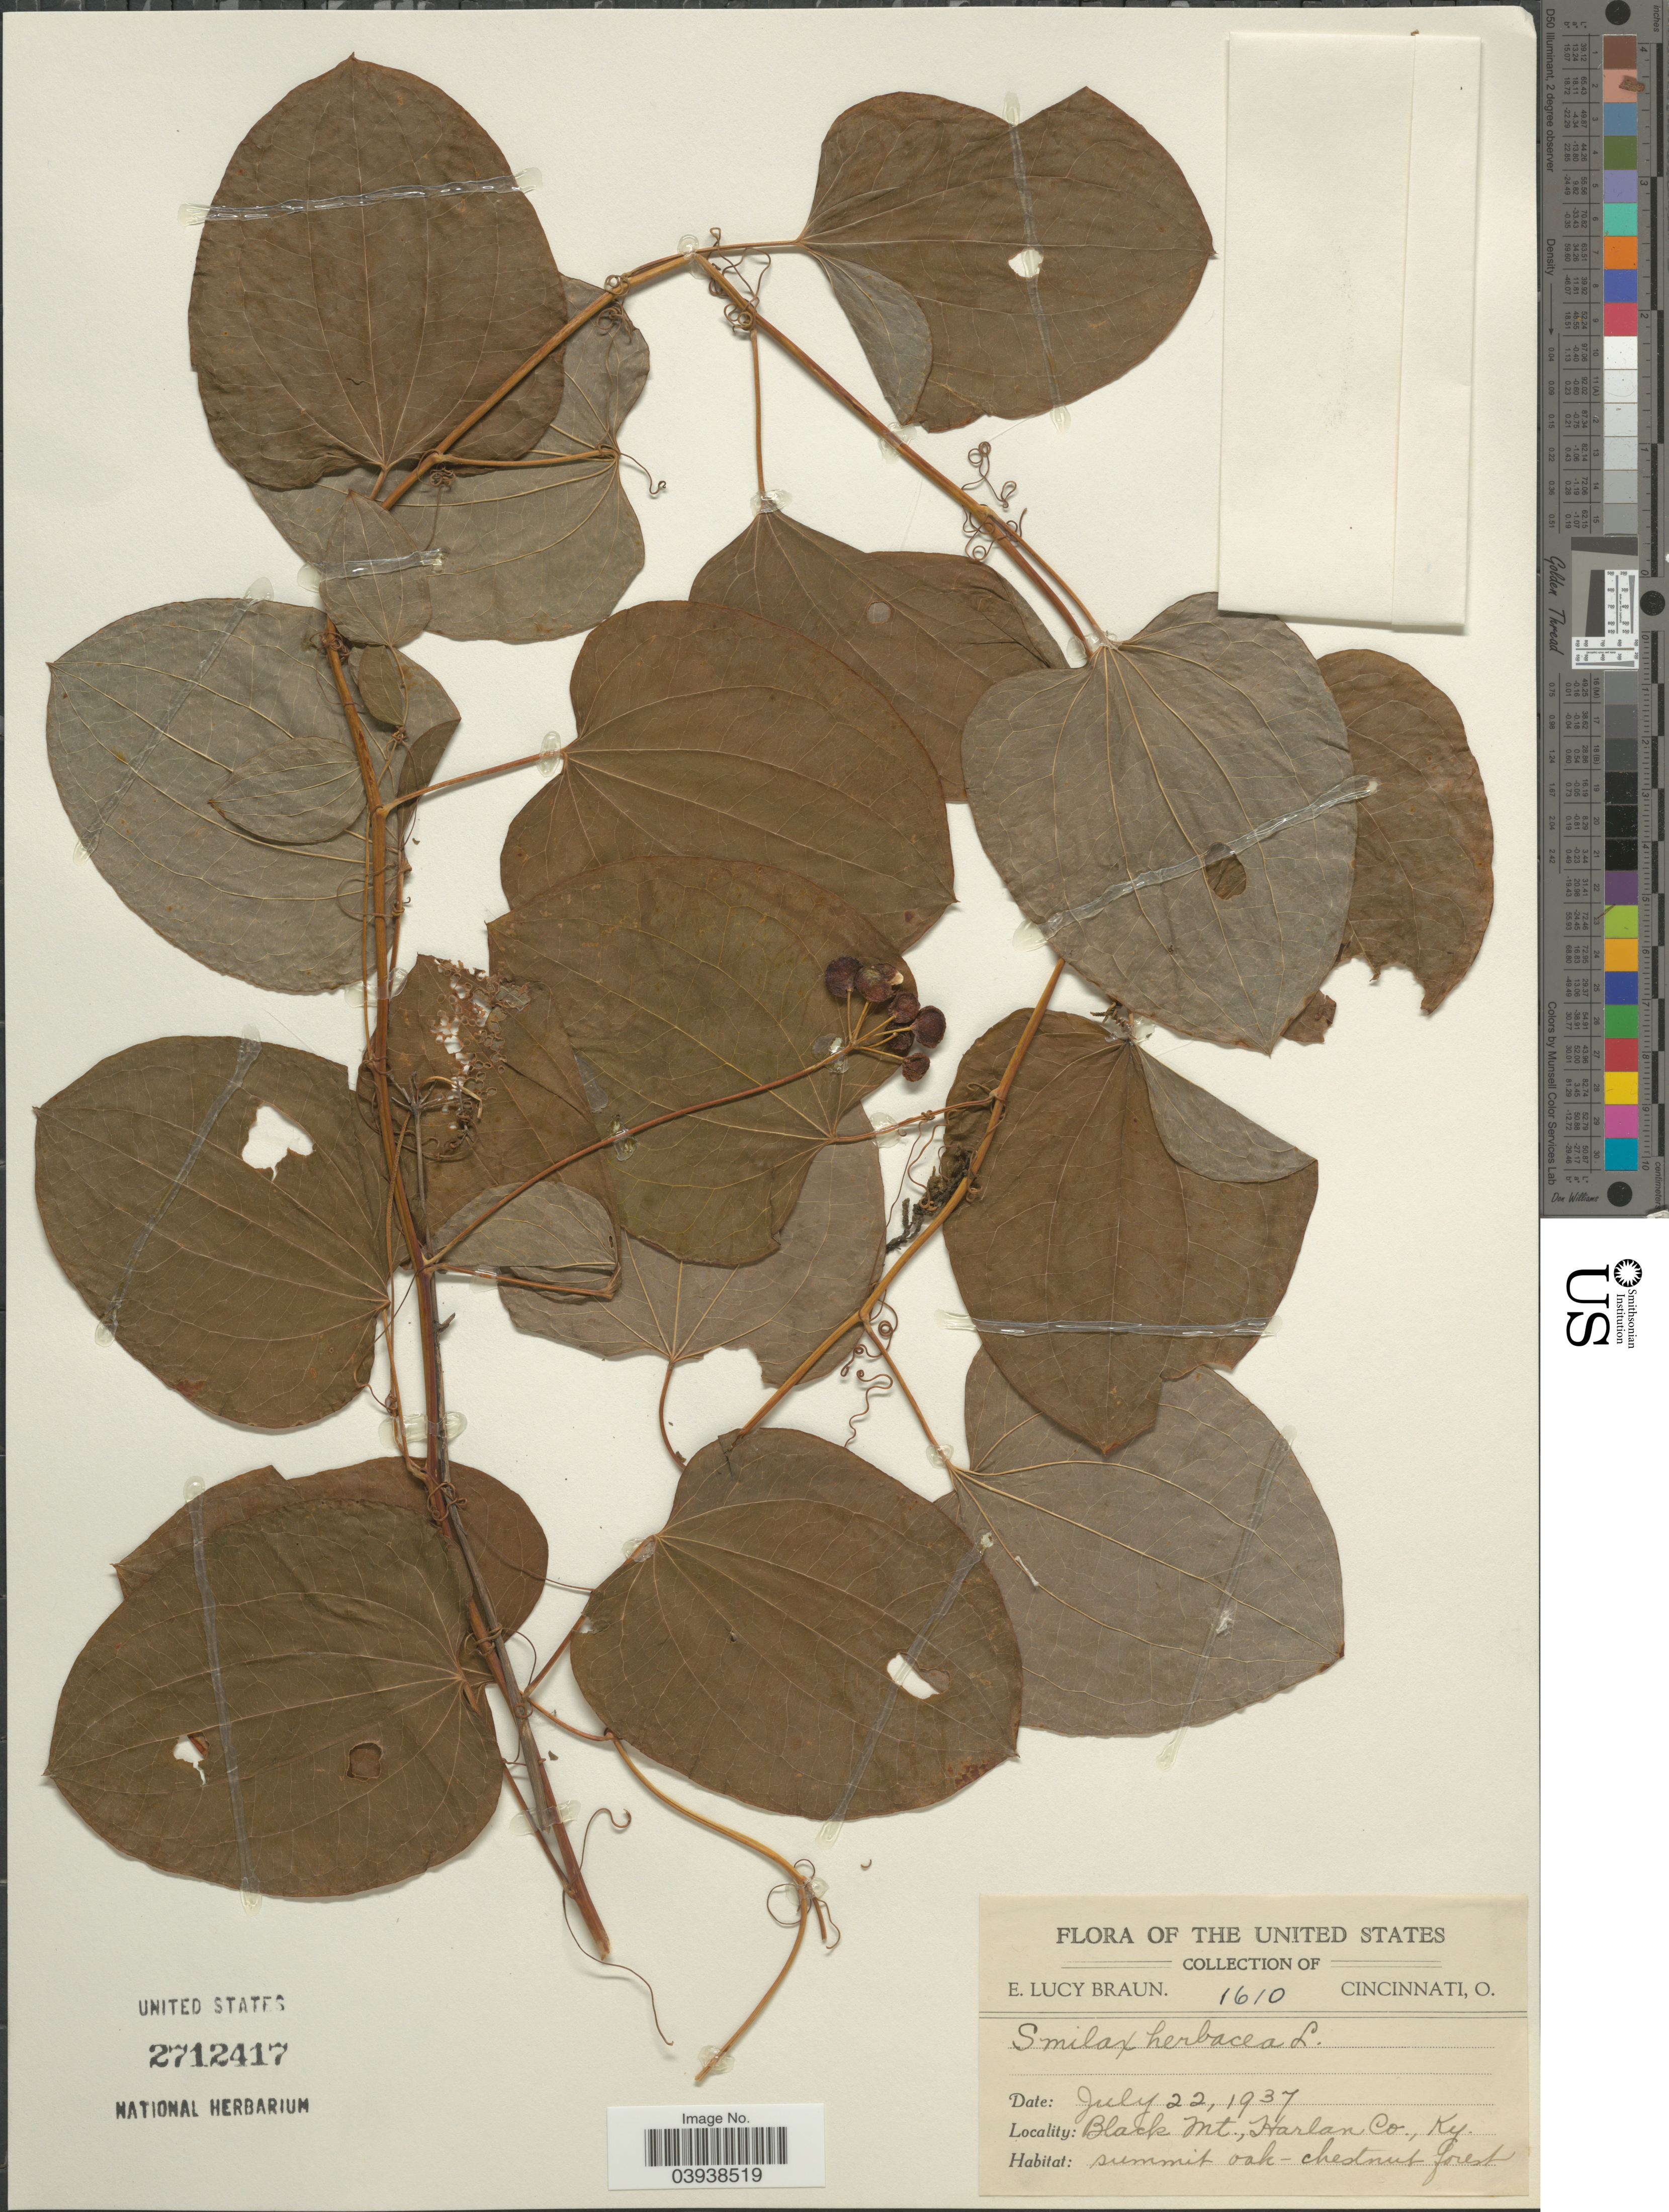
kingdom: Plantae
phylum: Tracheophyta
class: Liliopsida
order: Liliales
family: Smilacaceae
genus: Smilax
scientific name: Smilax herbacea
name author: L.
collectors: E. L. Braun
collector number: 1610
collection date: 1937-07-22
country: United States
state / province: Kentucky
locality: Black Mt., Harlan Co.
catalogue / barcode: US 2712417